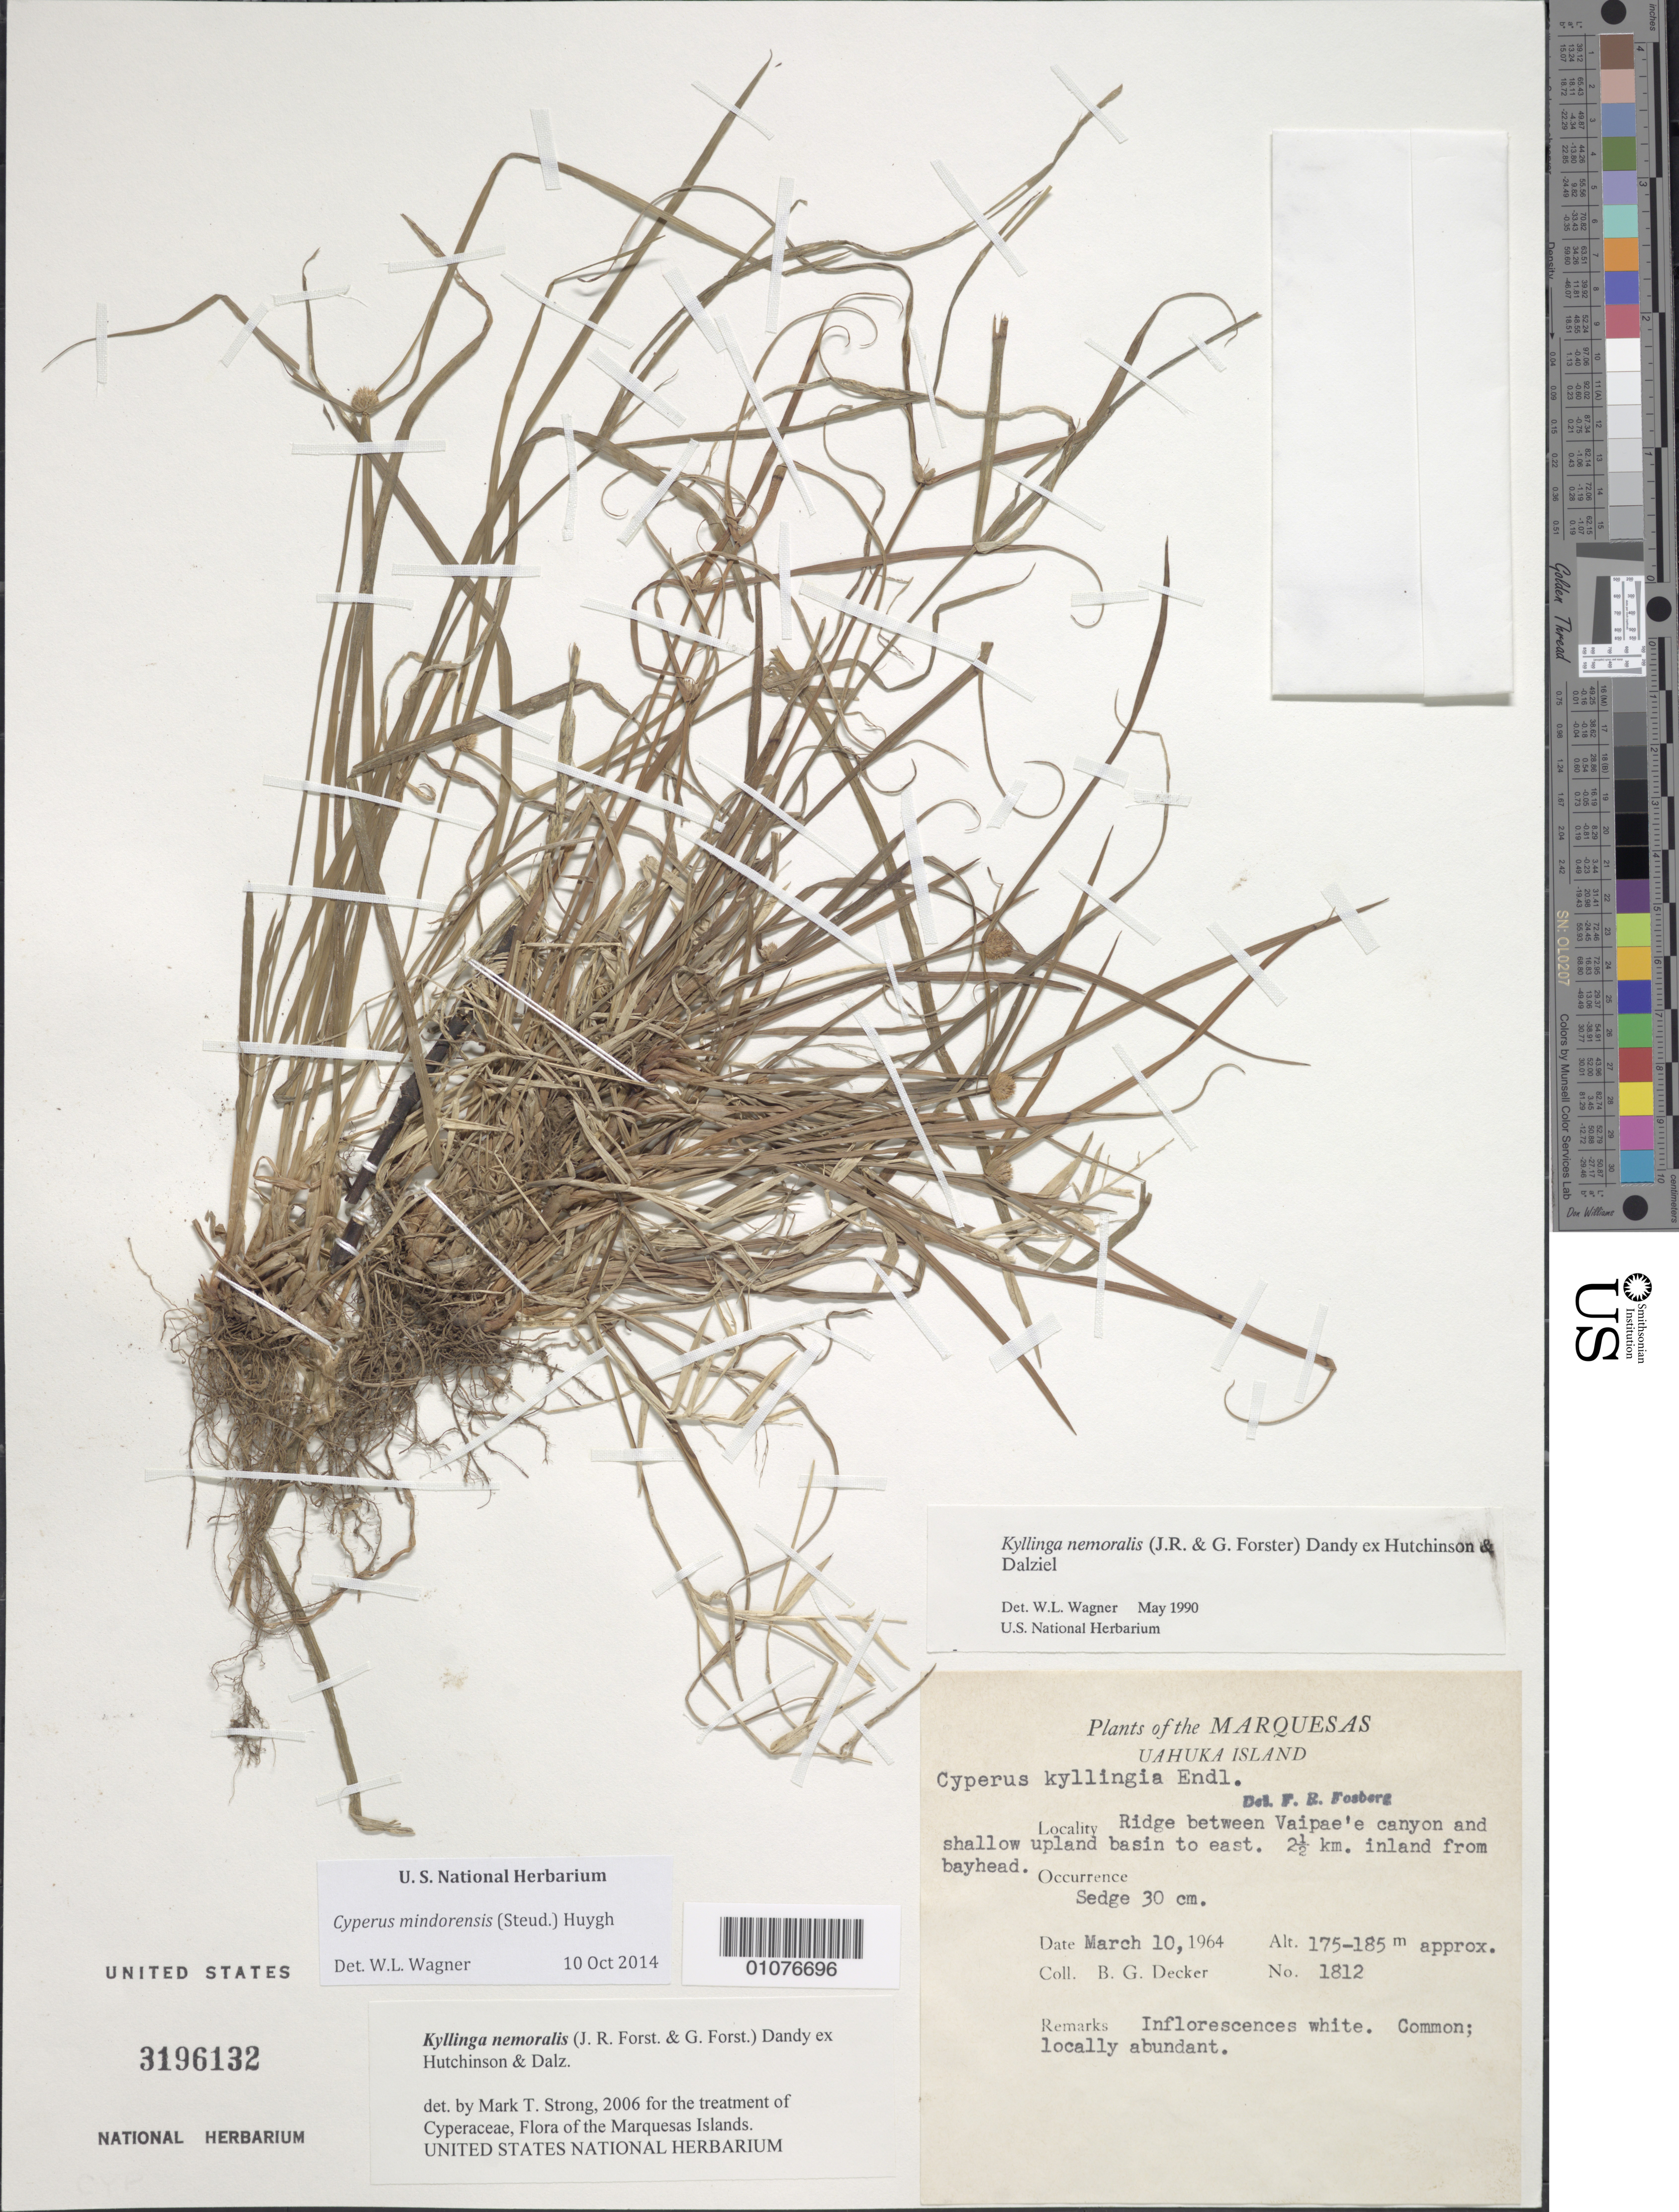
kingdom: Plantae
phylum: Tracheophyta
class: Liliopsida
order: Poales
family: Cyperaceae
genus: Cyperus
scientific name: Cyperus mindorensis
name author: (Steud.) Huygh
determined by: Lorence, David H., (PTBG), National Tropical Botanical Garden (UNITED STATES)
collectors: B. G. Decker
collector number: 1812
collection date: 1964-03-10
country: French Polynesia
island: Ua Huka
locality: ridge between Vaipae'e canyon and shallow upland basin to E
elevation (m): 175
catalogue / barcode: US 3196132